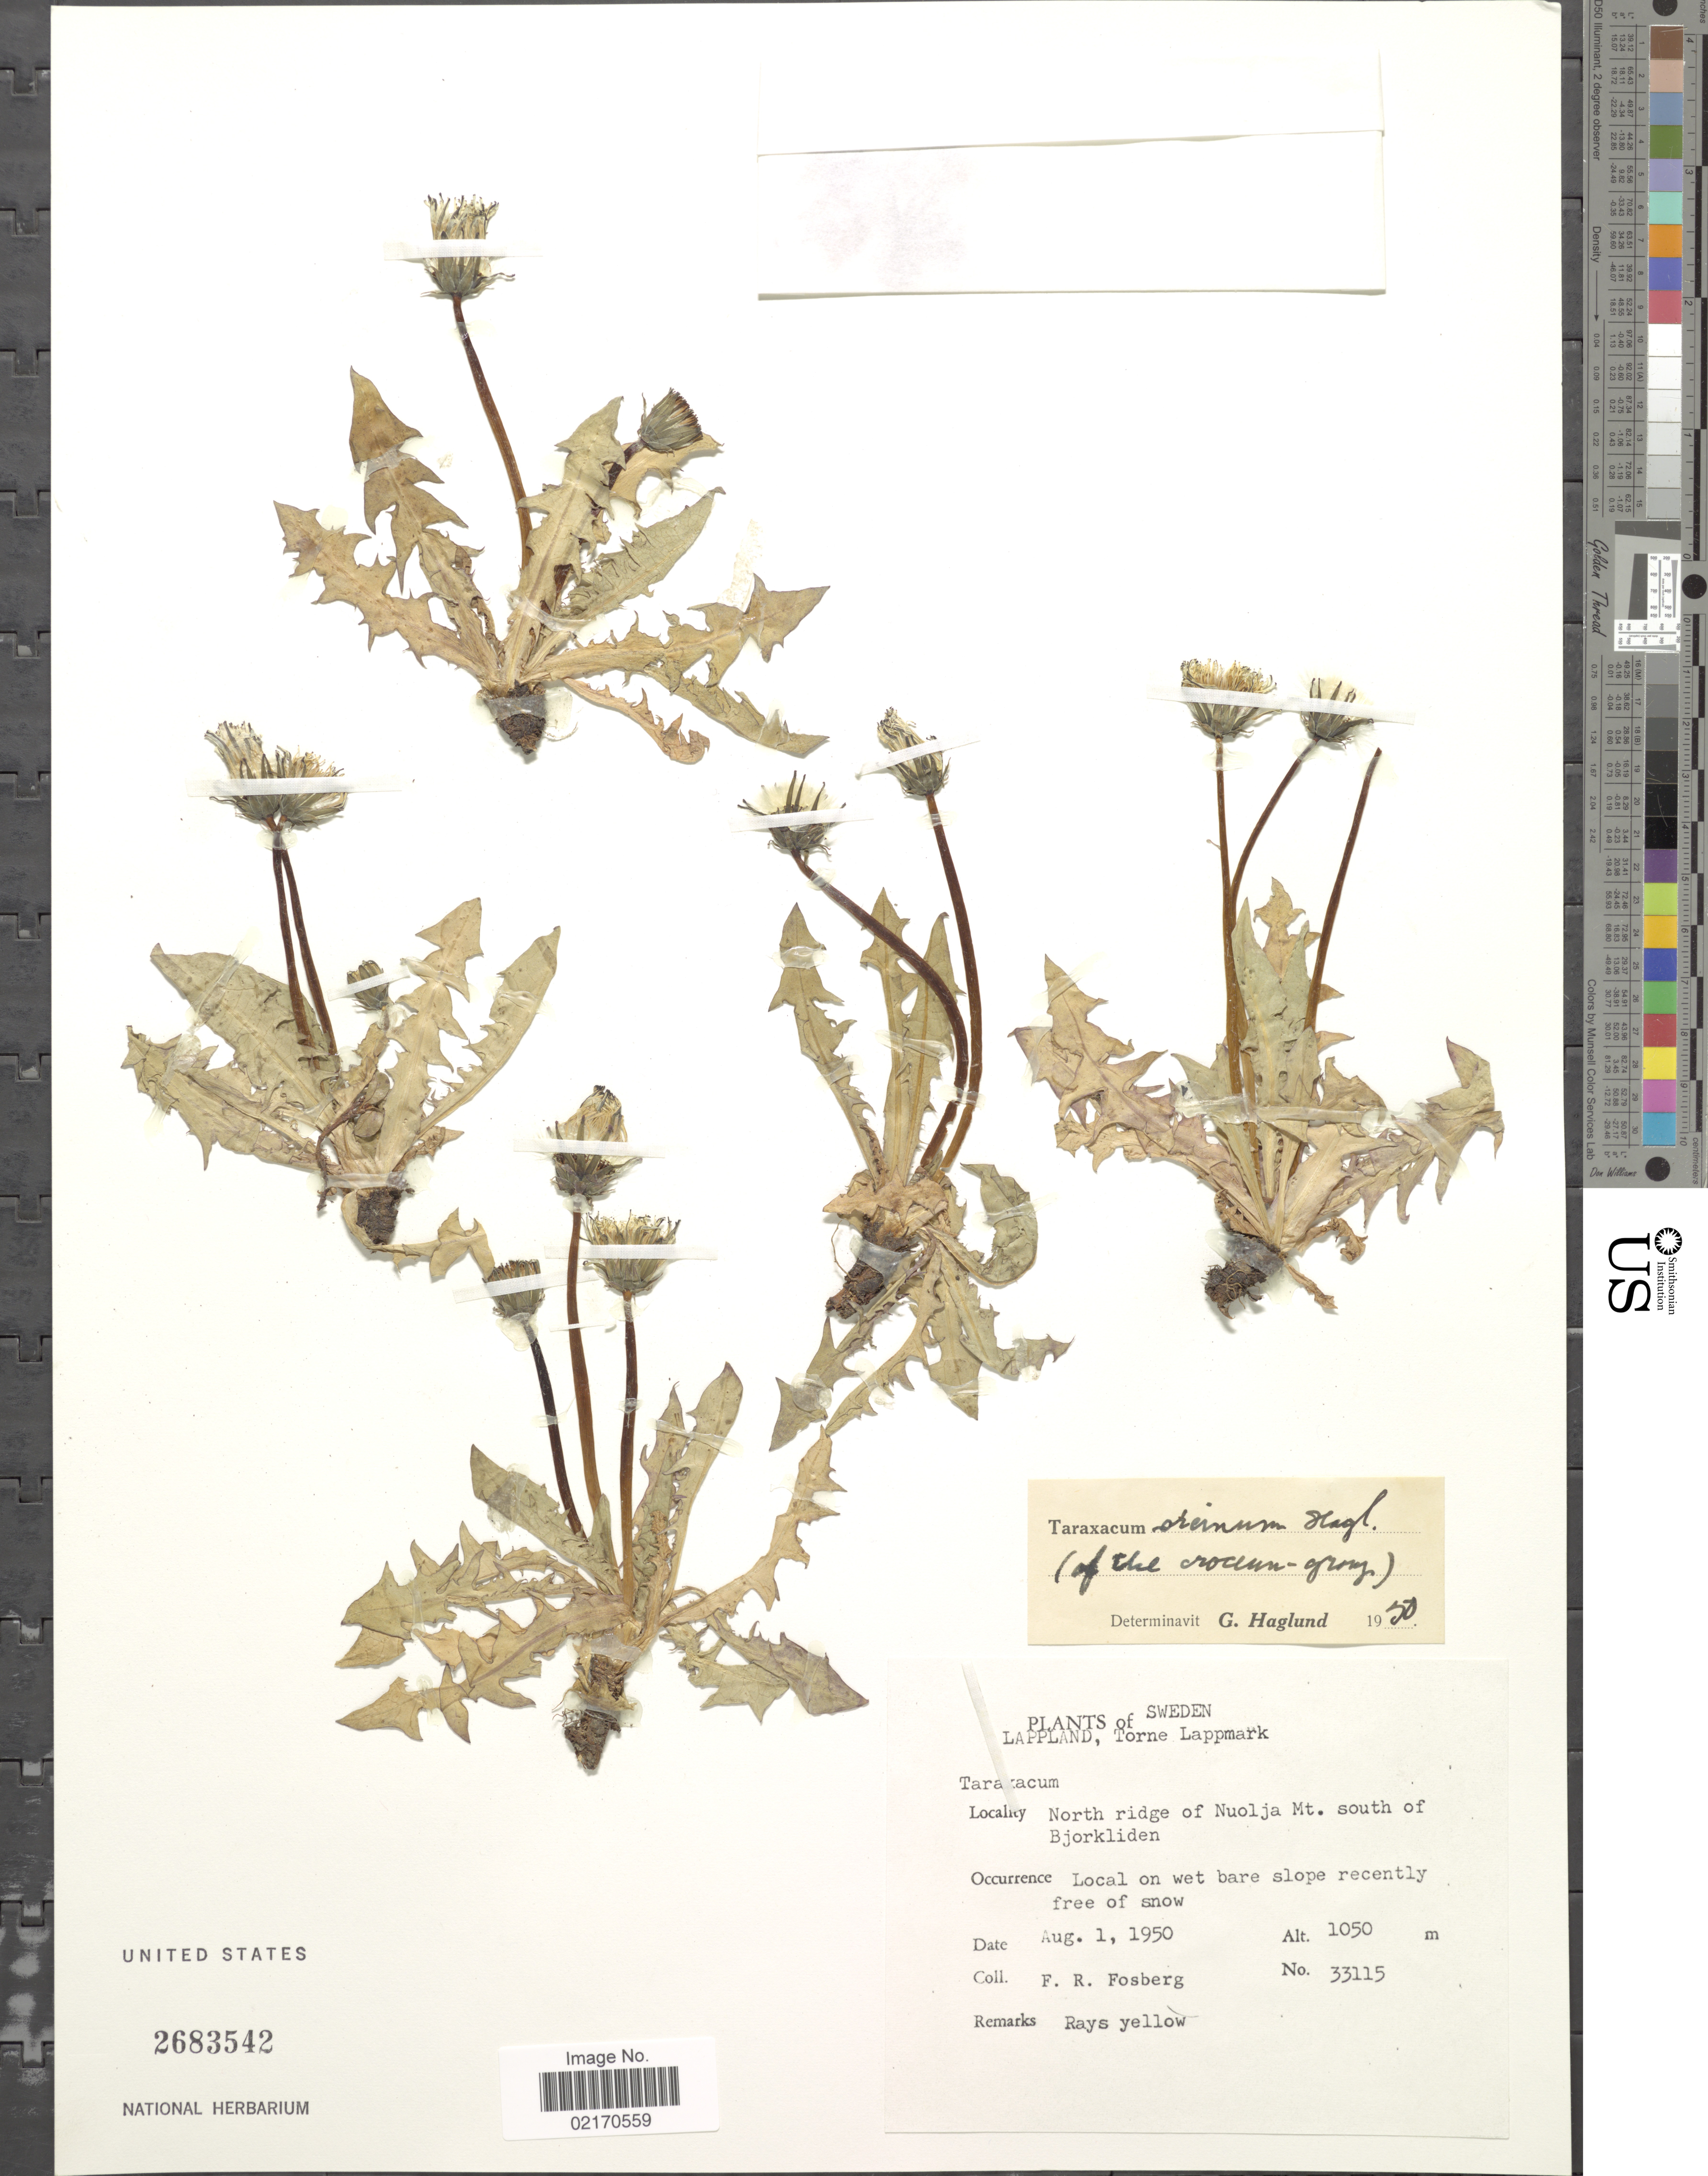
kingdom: Plantae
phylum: Tracheophyta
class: Magnoliopsida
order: Asterales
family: Asteraceae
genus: Taraxacum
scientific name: Taraxacum oreinum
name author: G.E. Haglund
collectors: F. R. Fosberg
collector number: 33115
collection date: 1950-08-01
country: Sweden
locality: Lappland [unsure placement], Torne Lappmark, north ridge of Nuolja Mt. south of Bjorkliden.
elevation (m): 1050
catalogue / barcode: US 2683542